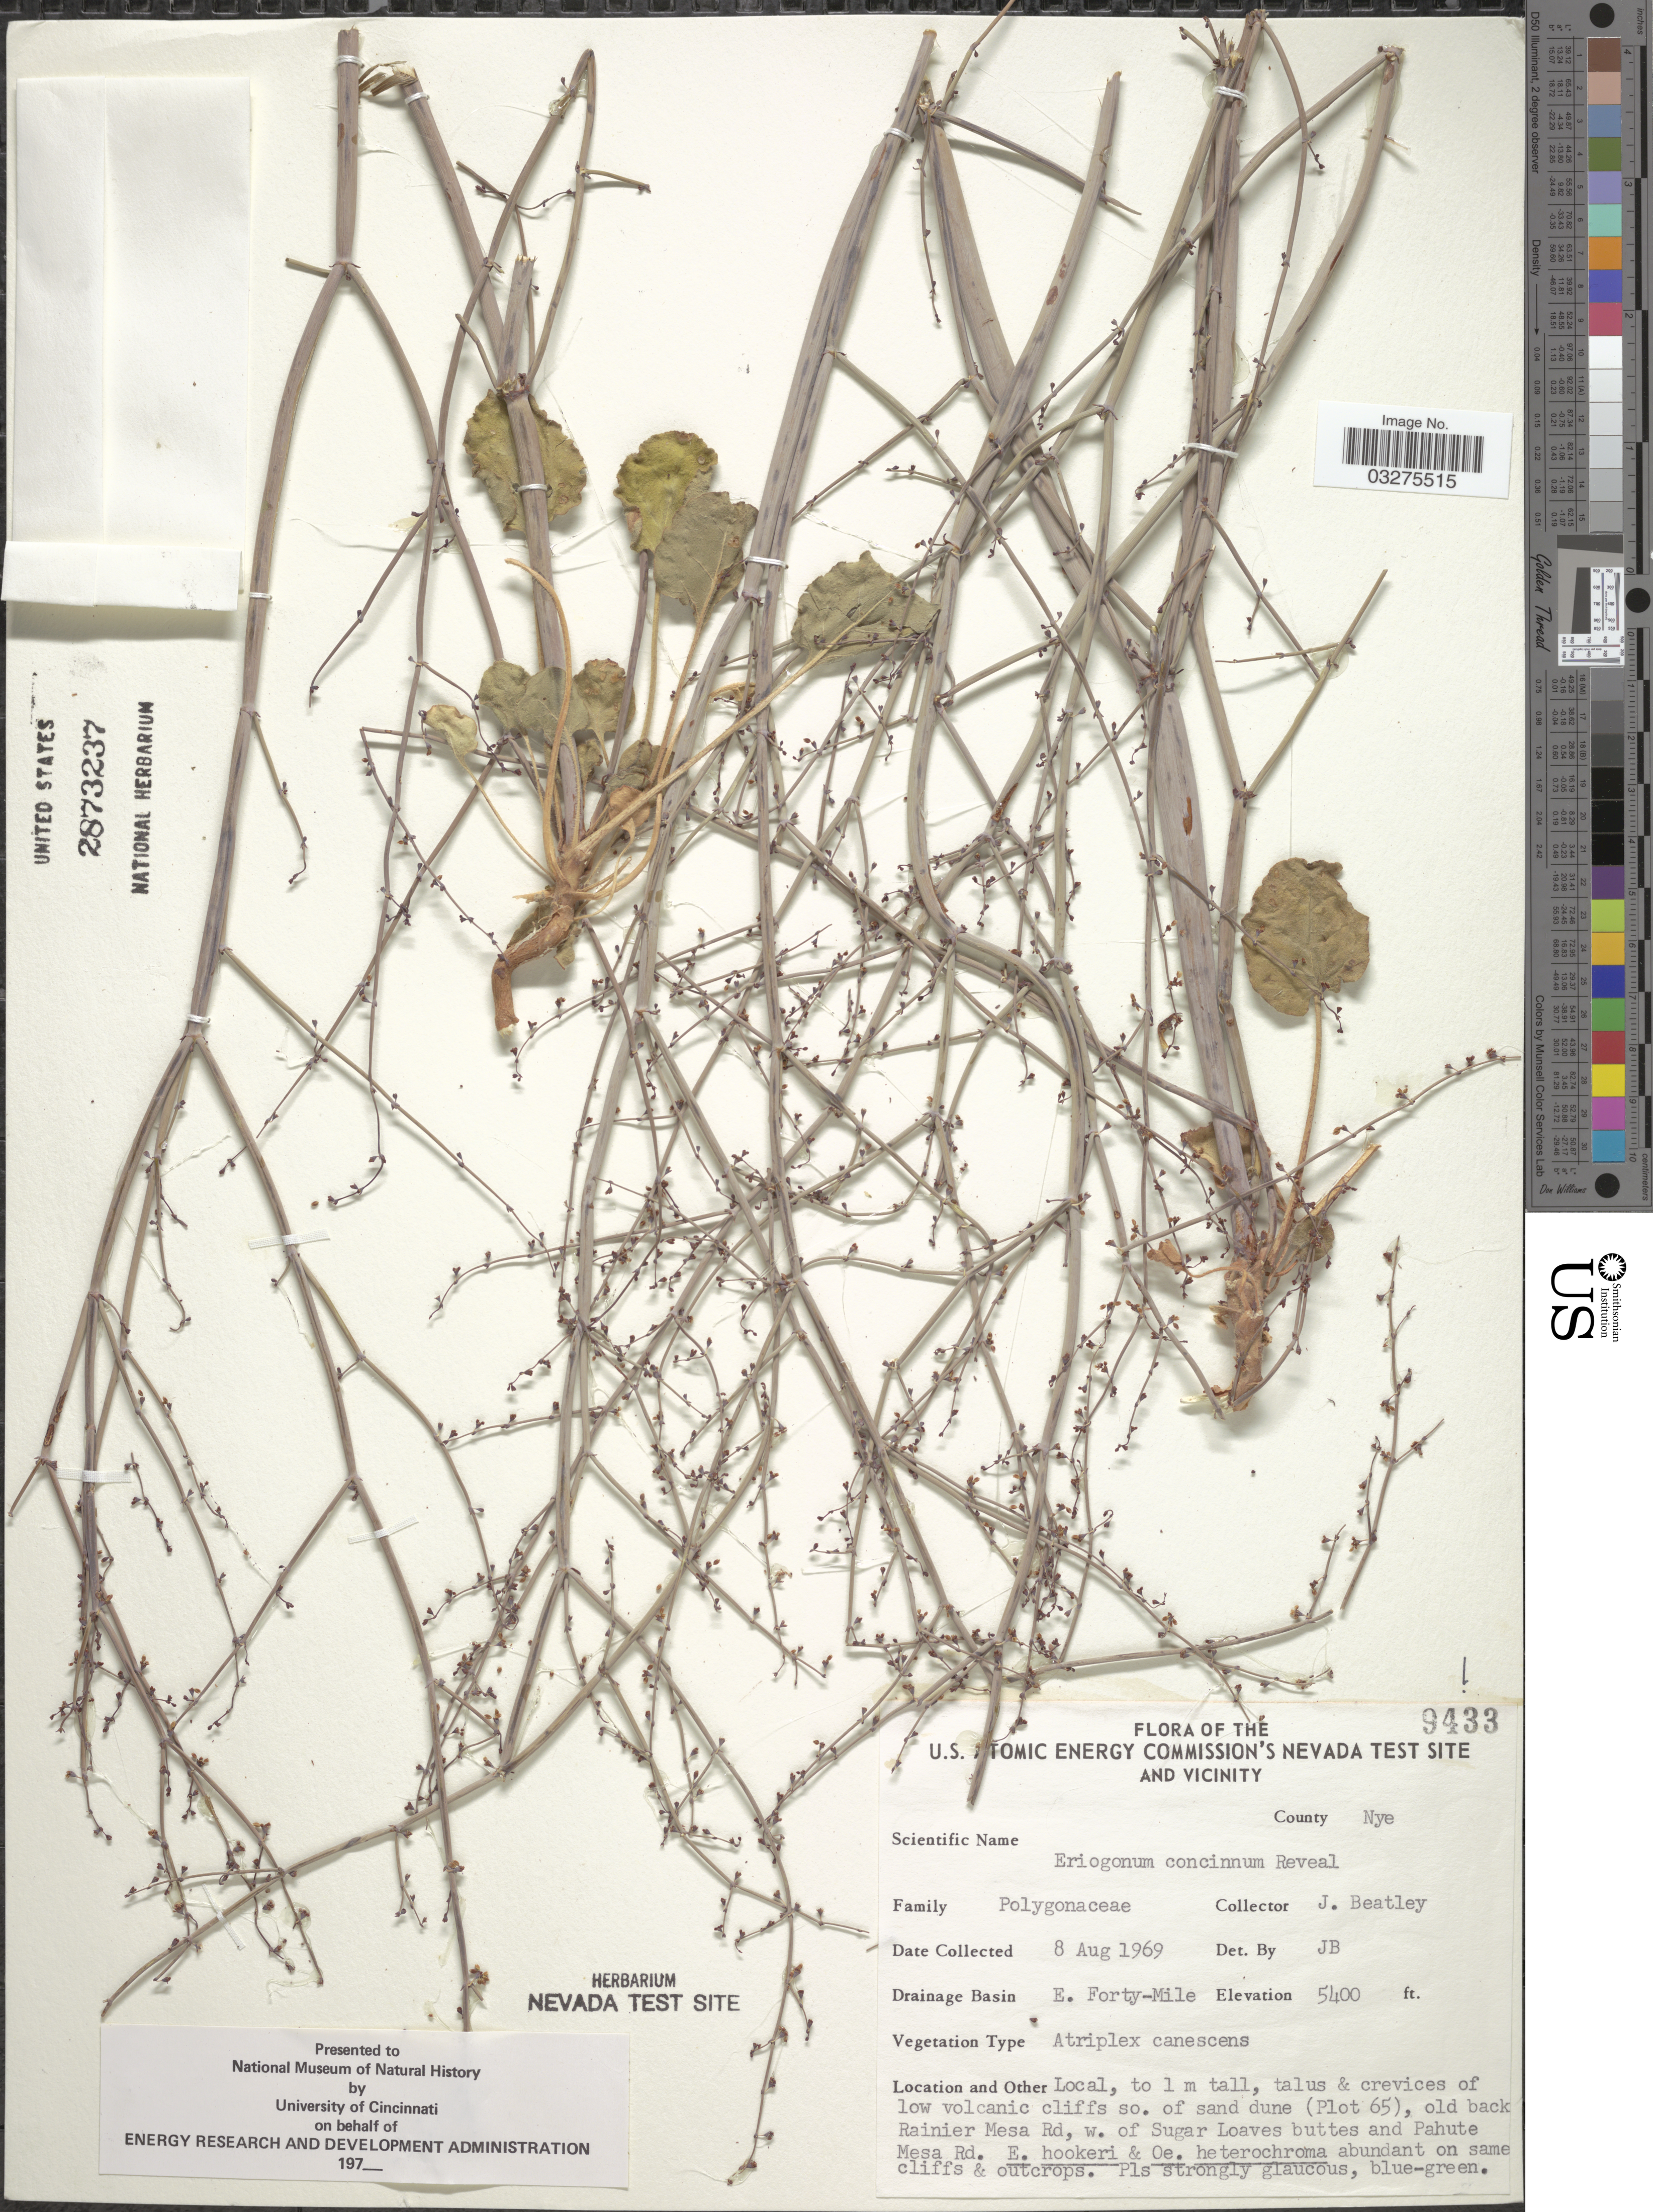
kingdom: Plantae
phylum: Tracheophyta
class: Magnoliopsida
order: Caryophyllales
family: Polygonaceae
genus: Eriogonum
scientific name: Eriogonum concinnum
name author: Reveal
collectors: J. C. Beatley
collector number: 9433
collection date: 1969-08-08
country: United States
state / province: Nevada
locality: U.S. Atomic Energy Commission's Nevada Test Site and vicinity. County Nye. Drainage Basin E. Forty-Mile. Talus & crevices of low volcanic cliffs so. of sand dune (Plot 65), old back Rainier Mesa Rd, w. of Sugar Loaves buttes and Pahute Mesa Rd.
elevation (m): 1646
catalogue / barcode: US 2873237